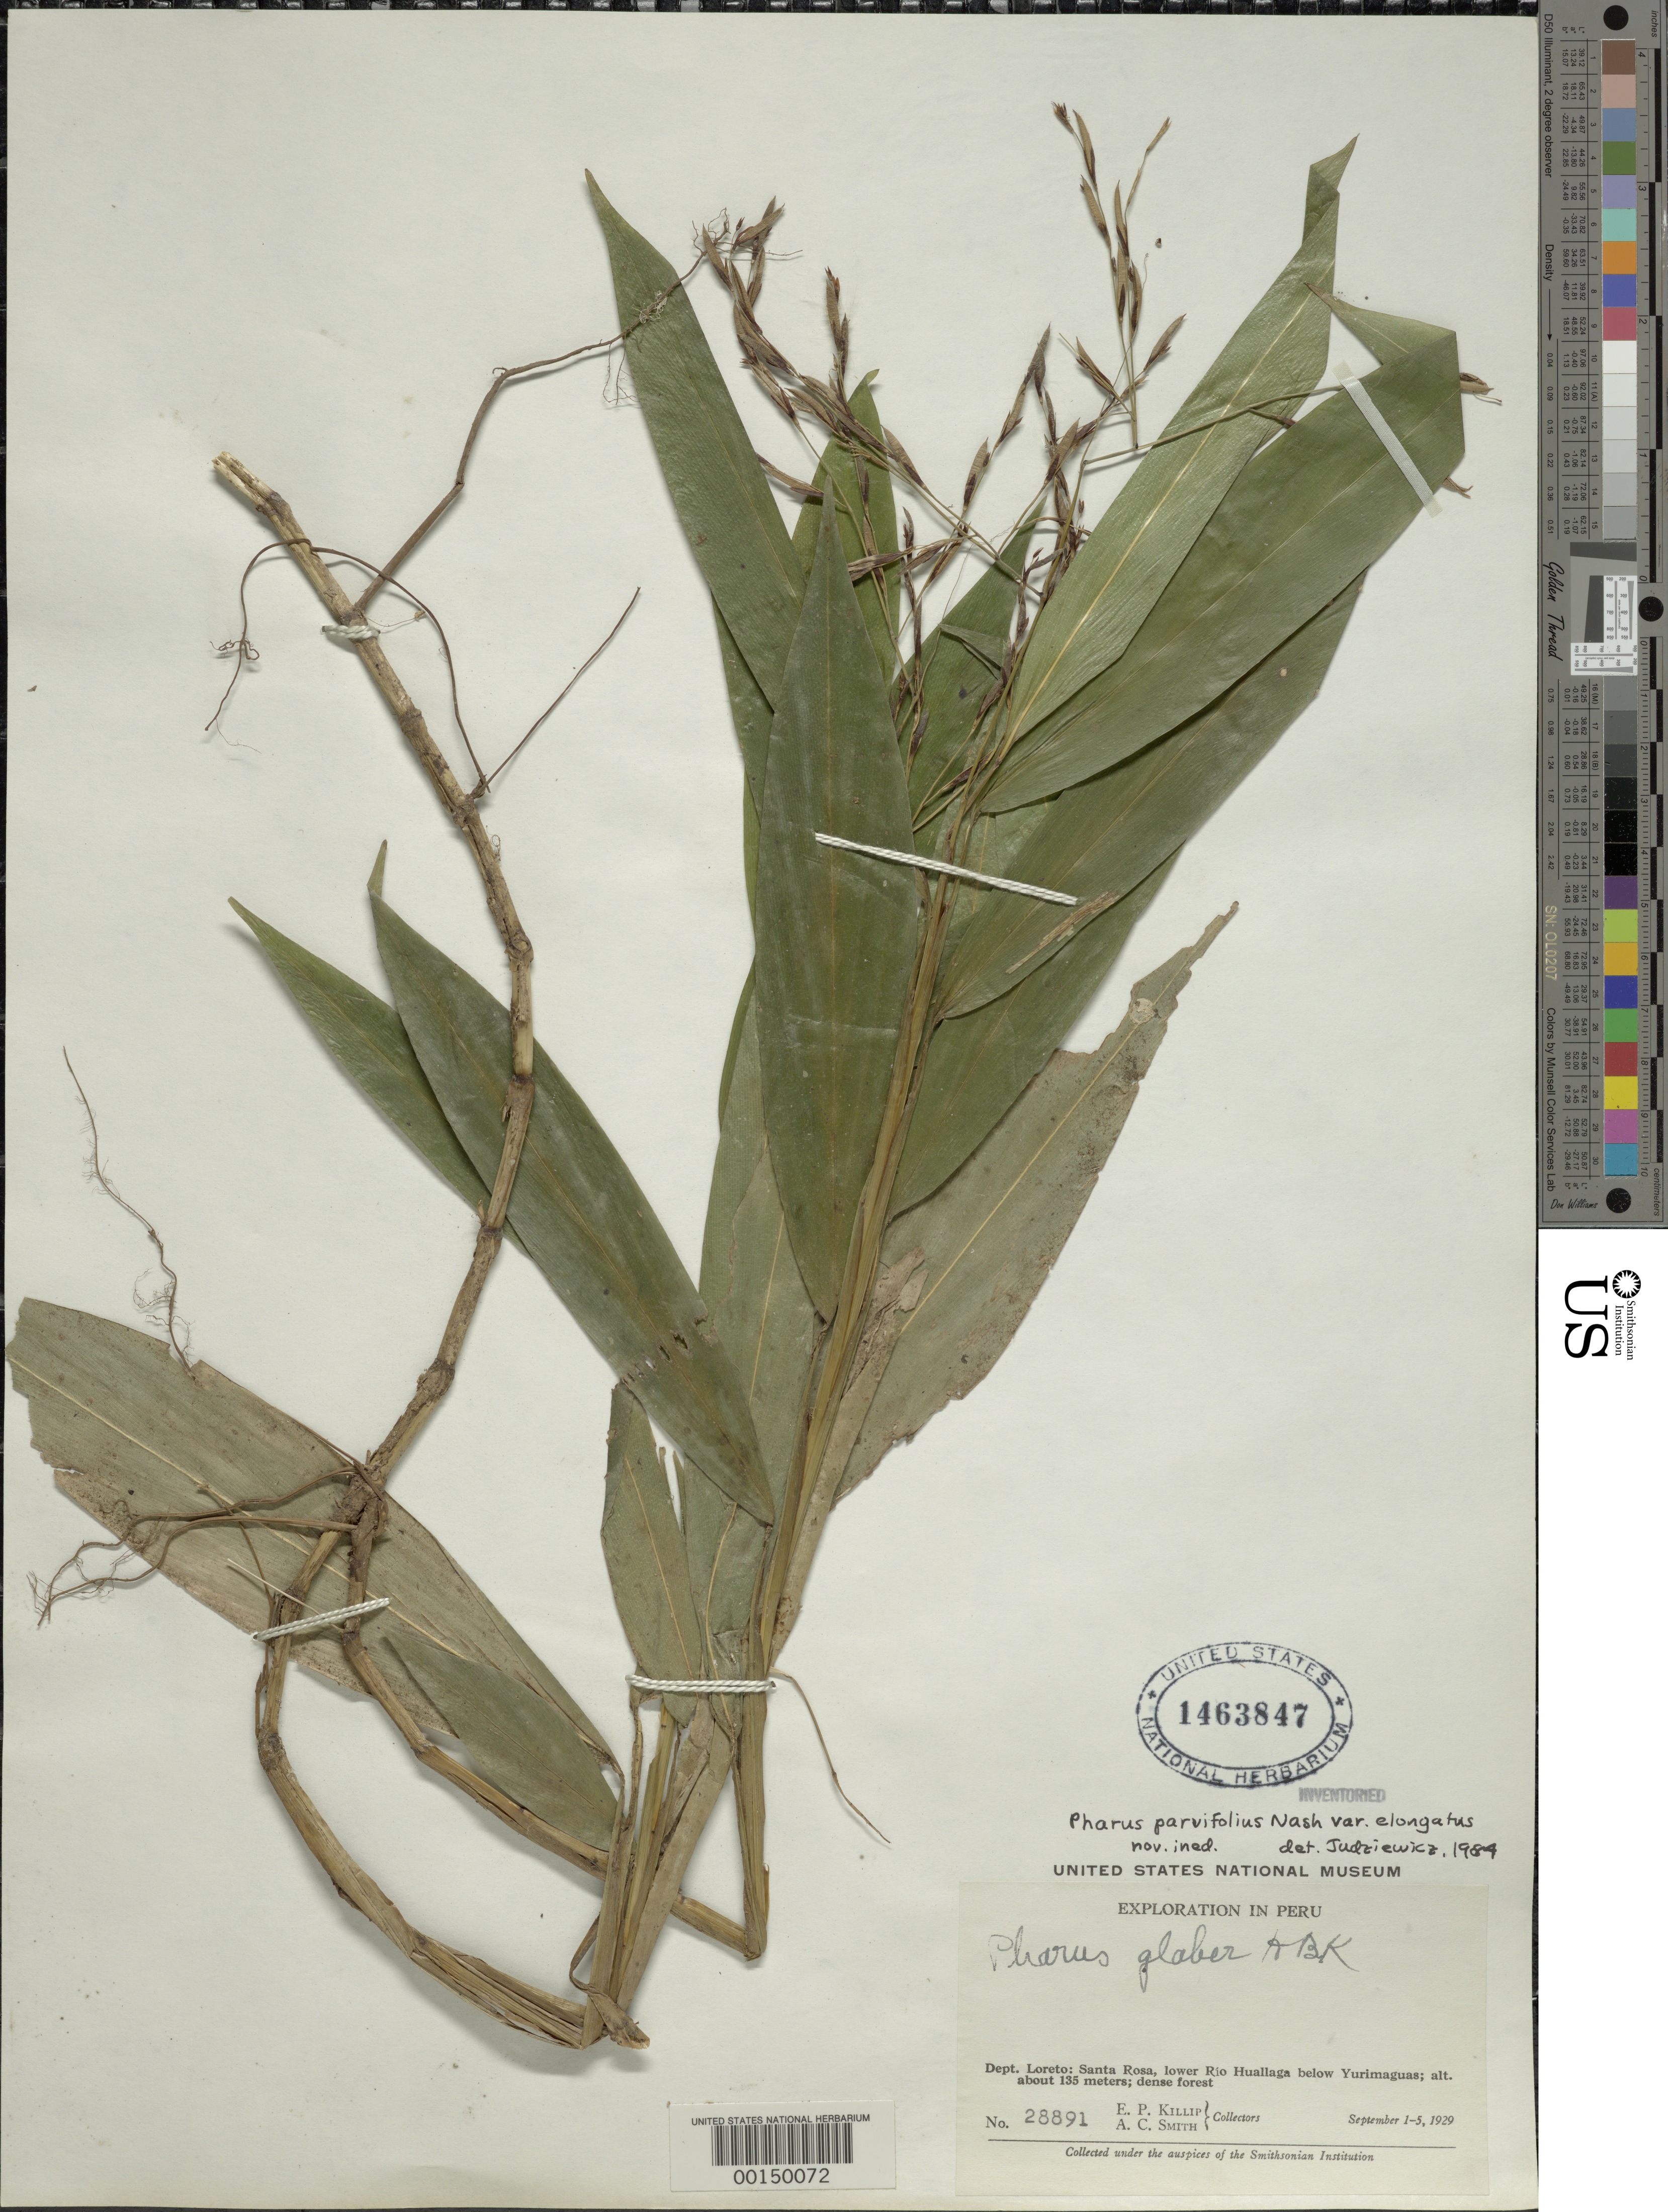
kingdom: Plantae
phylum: Tracheophyta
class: Liliopsida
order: Poales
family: Poaceae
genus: Pharus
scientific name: Pharus parvifolius subsp. elongatus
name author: Judz.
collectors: E. P. Killip & A. C. Smith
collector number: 28891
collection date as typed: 01 Sep 1929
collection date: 1929-09-01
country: Peru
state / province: Loreto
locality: Santa rosa, rio huallaga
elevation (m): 135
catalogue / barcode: US 1463847